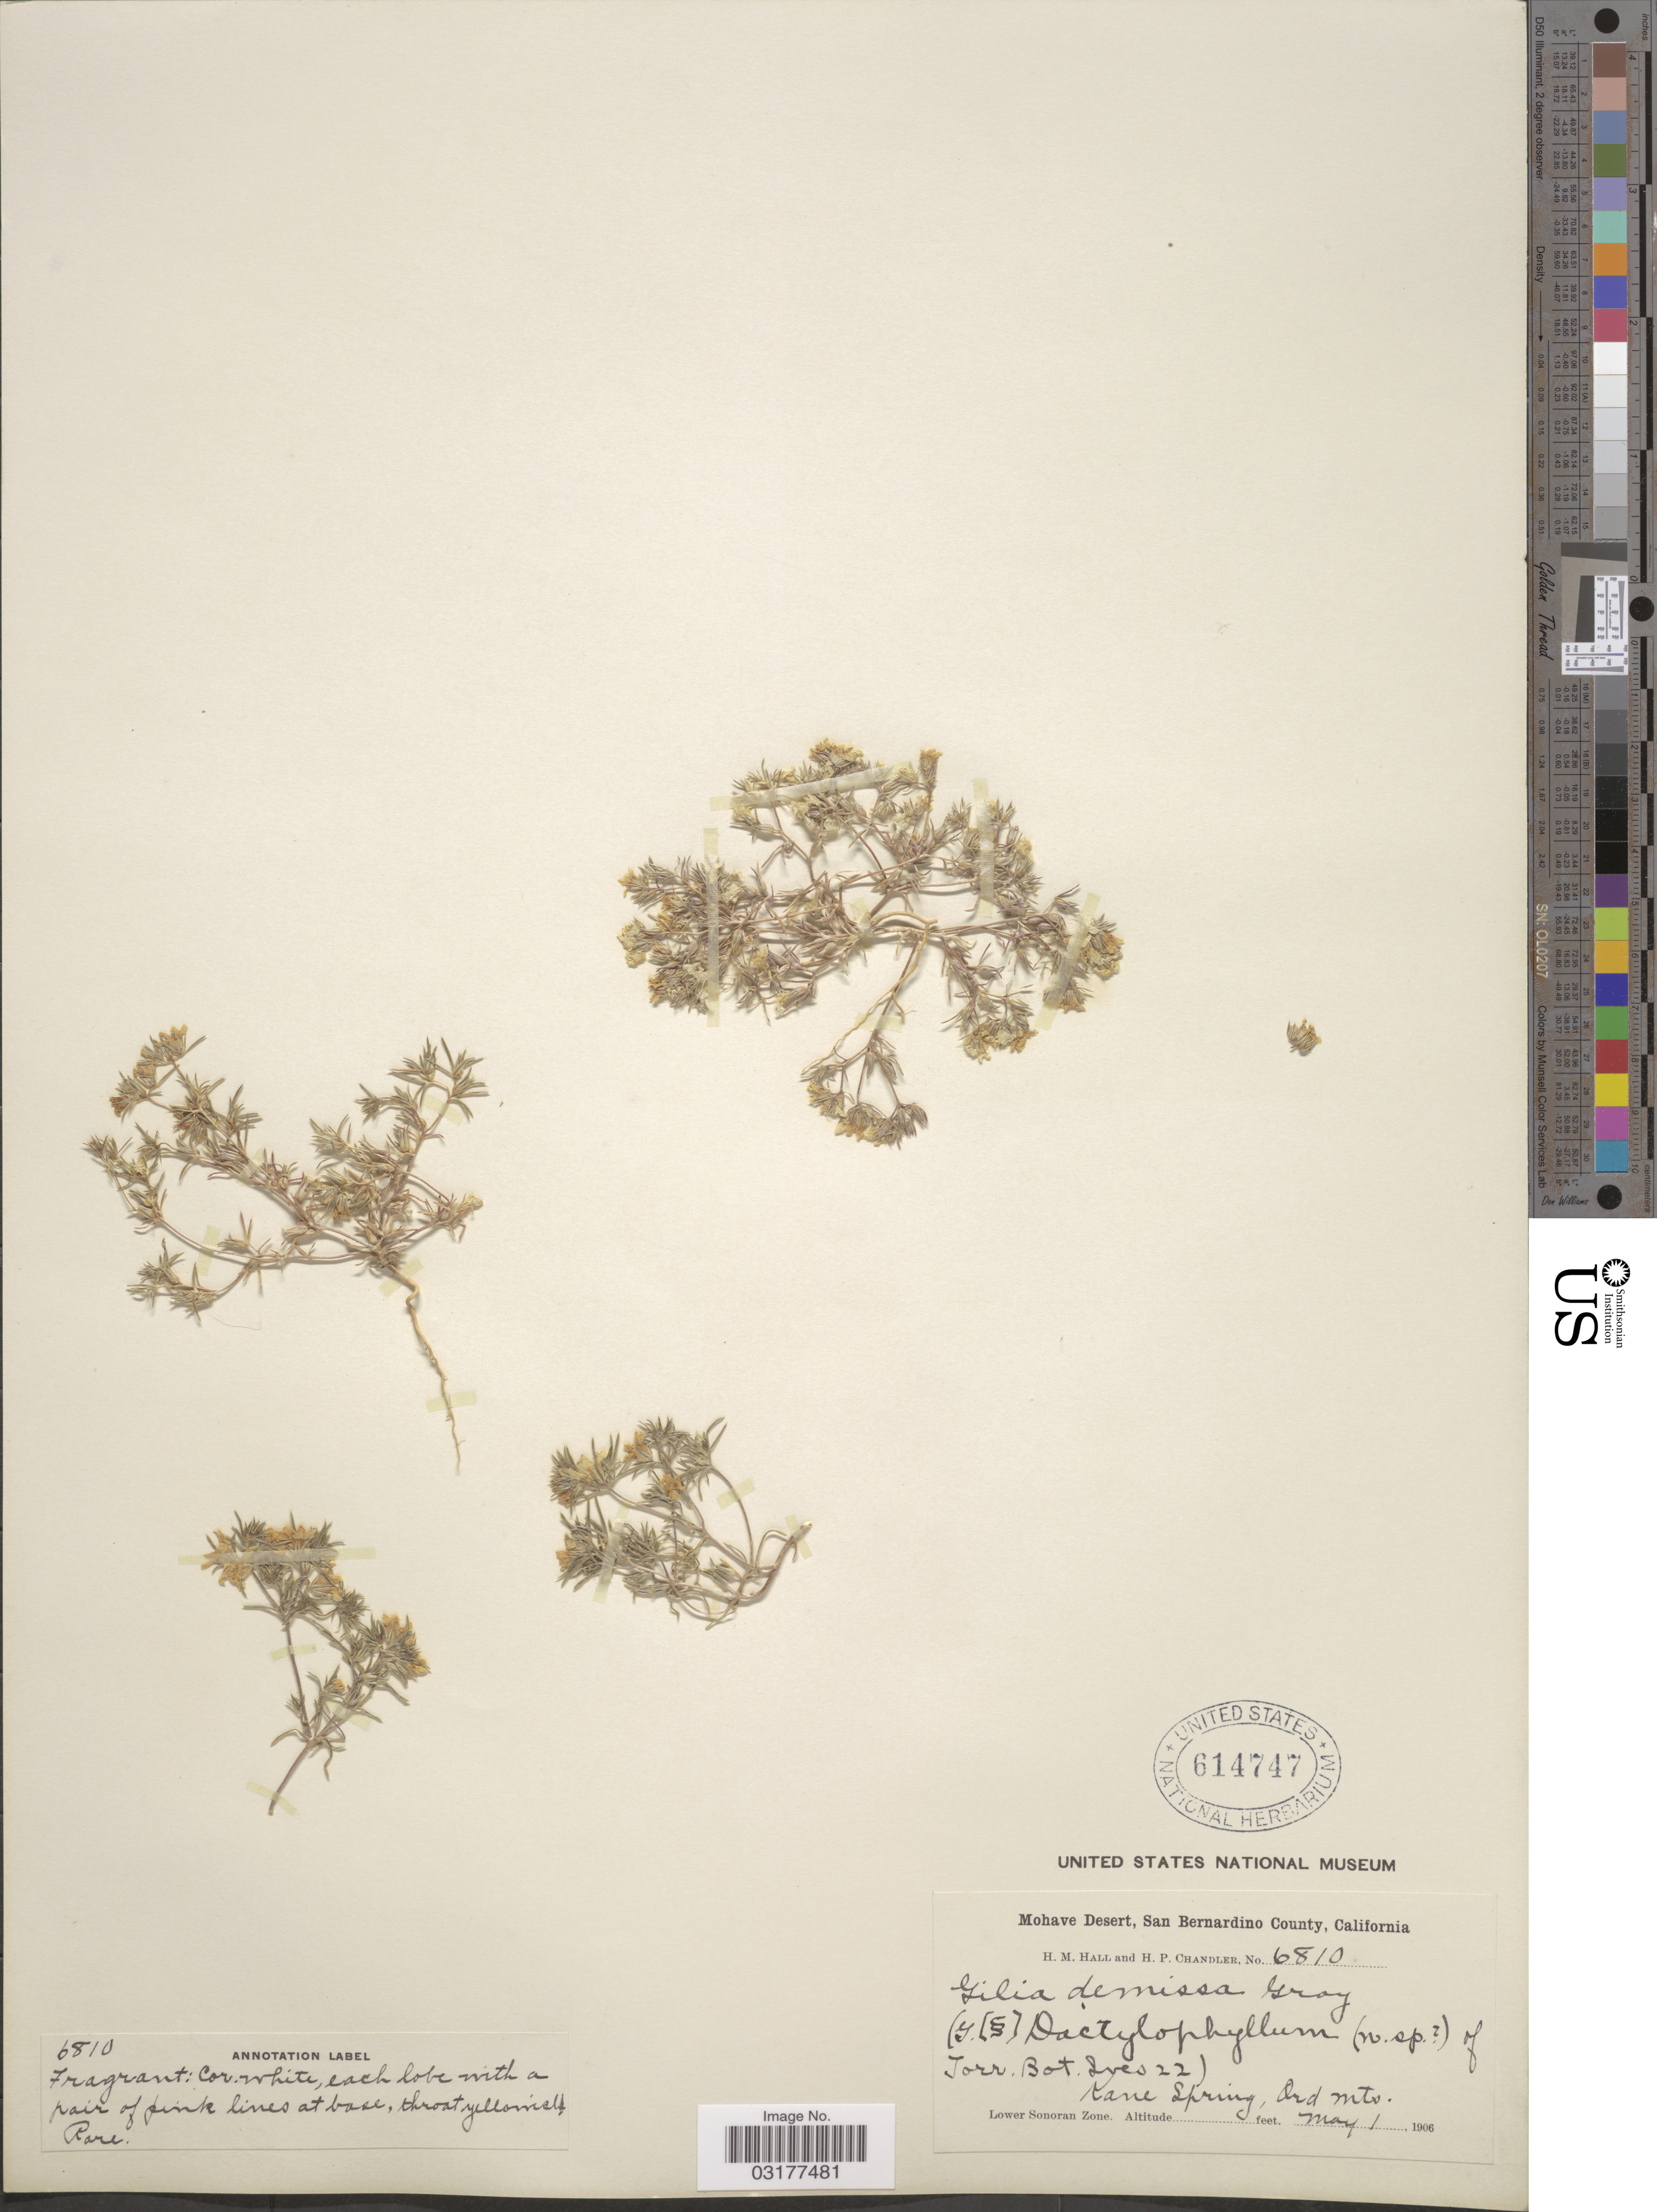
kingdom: Plantae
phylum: Tracheophyta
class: Magnoliopsida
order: Ericales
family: Polemoniaceae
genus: Linanthus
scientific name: Linanthus demissus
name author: (A. Gray) Greene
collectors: H. M. Hall & H. Chandler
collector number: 6810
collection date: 1906-05-01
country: United States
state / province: California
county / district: San Bernardino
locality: Mohave Desert, San Bernardino County. Kane Spring, Ord Mts. Lower Sonoran Zone.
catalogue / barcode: US 614747